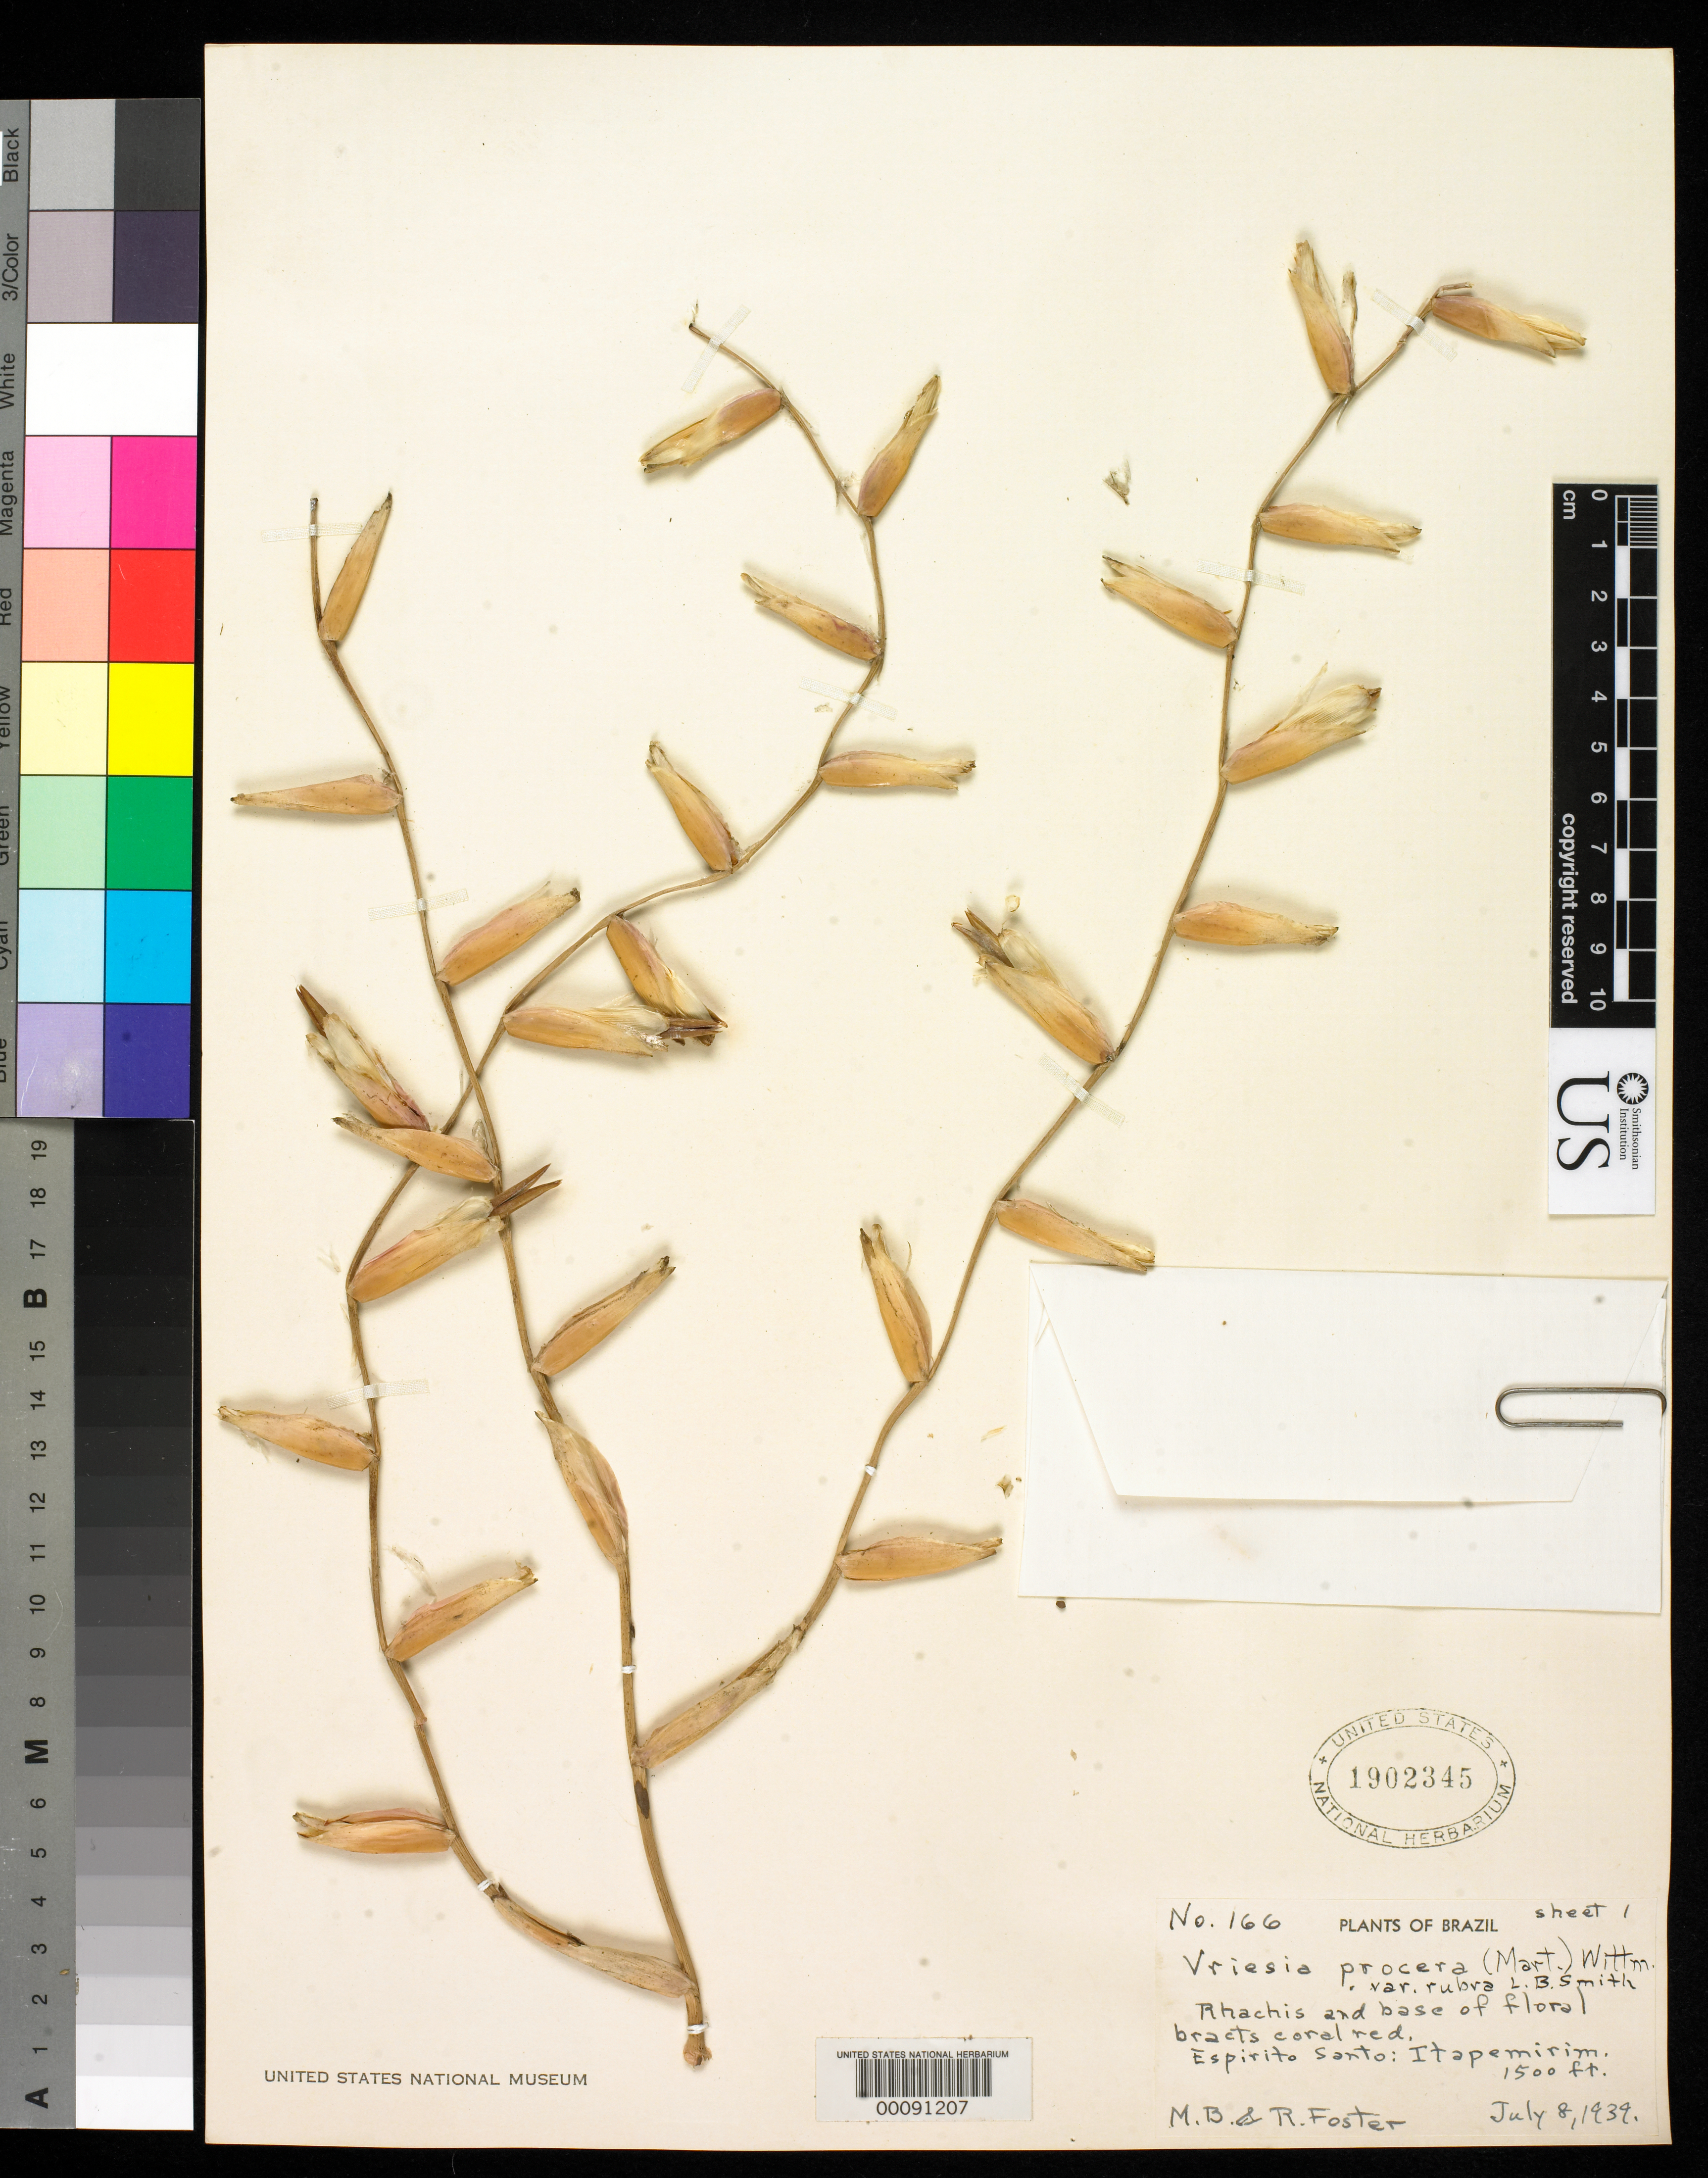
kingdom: Plantae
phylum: Tracheophyta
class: Liliopsida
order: Poales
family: Bromeliaceae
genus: Vriesea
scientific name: Vriesea procera var. rubra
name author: L.B. Sm.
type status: Holotype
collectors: M. B. Foster & R. C. Foster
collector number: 166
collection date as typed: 08 Jul 1939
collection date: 1939-07-08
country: Brazil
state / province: Espírito Santo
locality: Itapemirim.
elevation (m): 450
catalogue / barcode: US 1902345